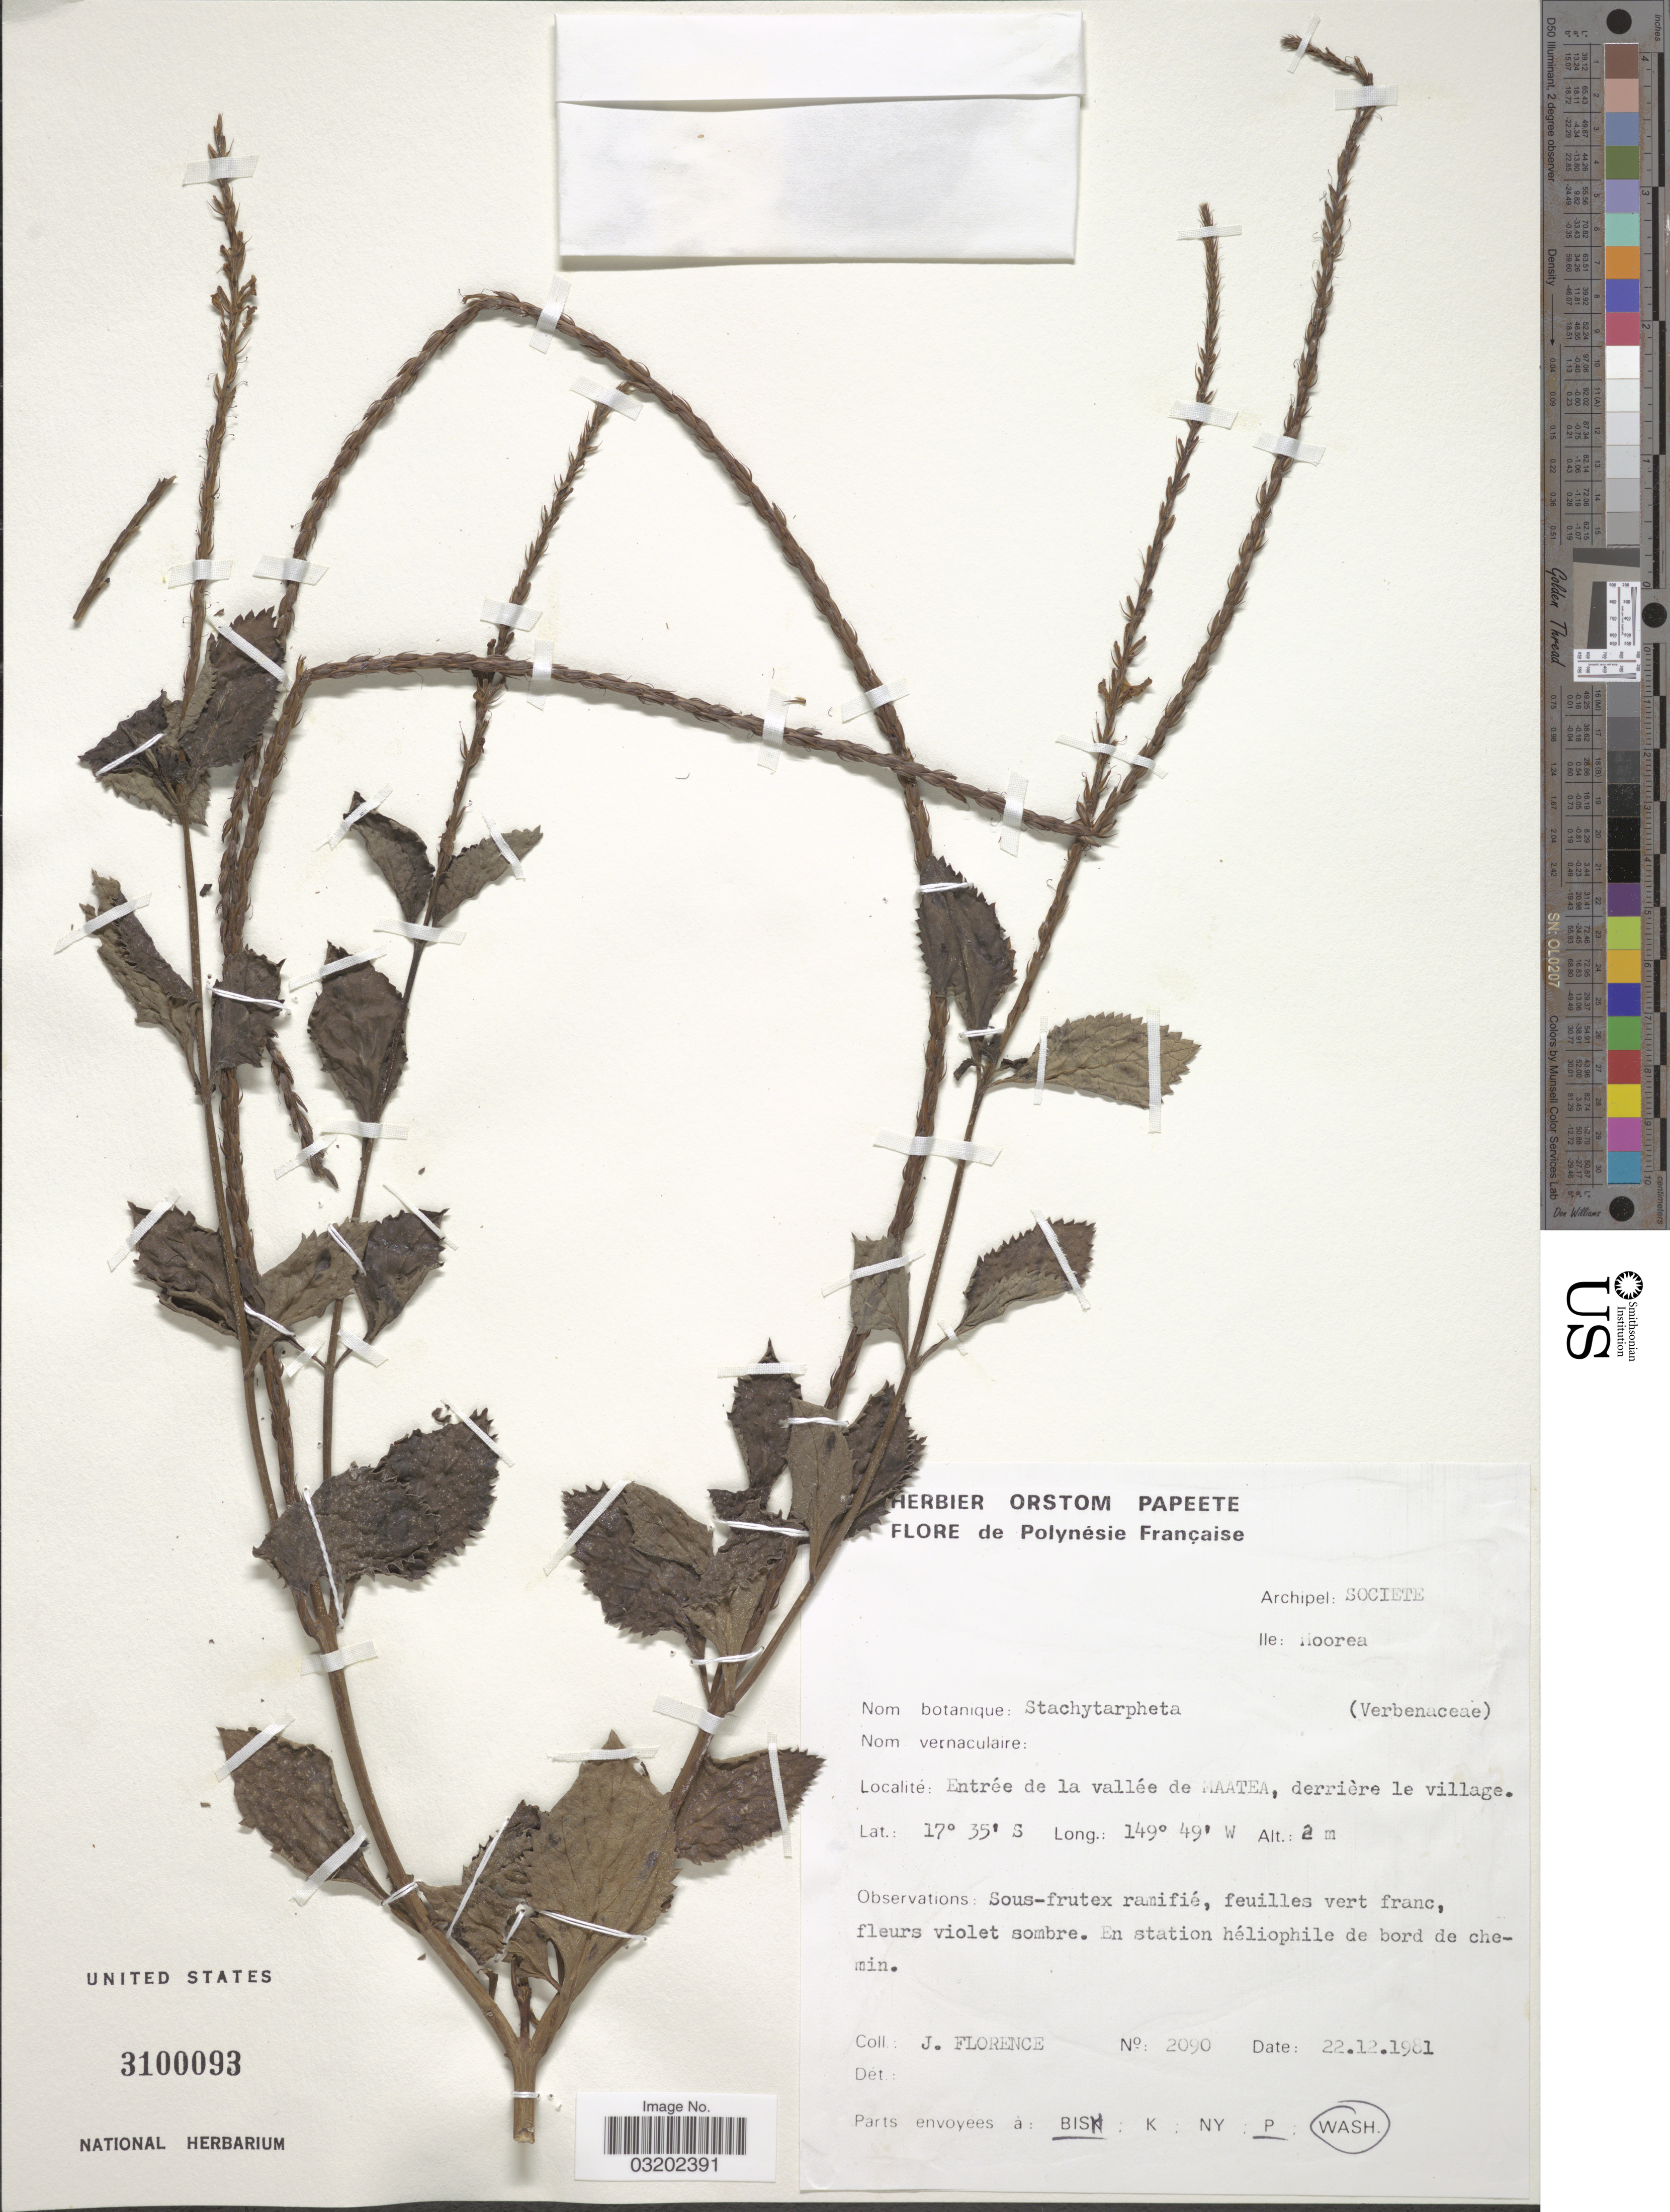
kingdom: Plantae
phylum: Tracheophyta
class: Magnoliopsida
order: Lamiales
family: Verbenaceae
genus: Stachytarpheta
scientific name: Stachytarpheta mutabilis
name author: (Jacq.) Vahl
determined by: Florence, J.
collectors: J. Florence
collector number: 2090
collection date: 1981-12-22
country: French Polynesia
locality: Polynésie Française. Archipel: Societe, Ile: Moorea. Entrée de la vallée de Maatea, derrière le village.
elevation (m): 2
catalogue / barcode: US 3100093